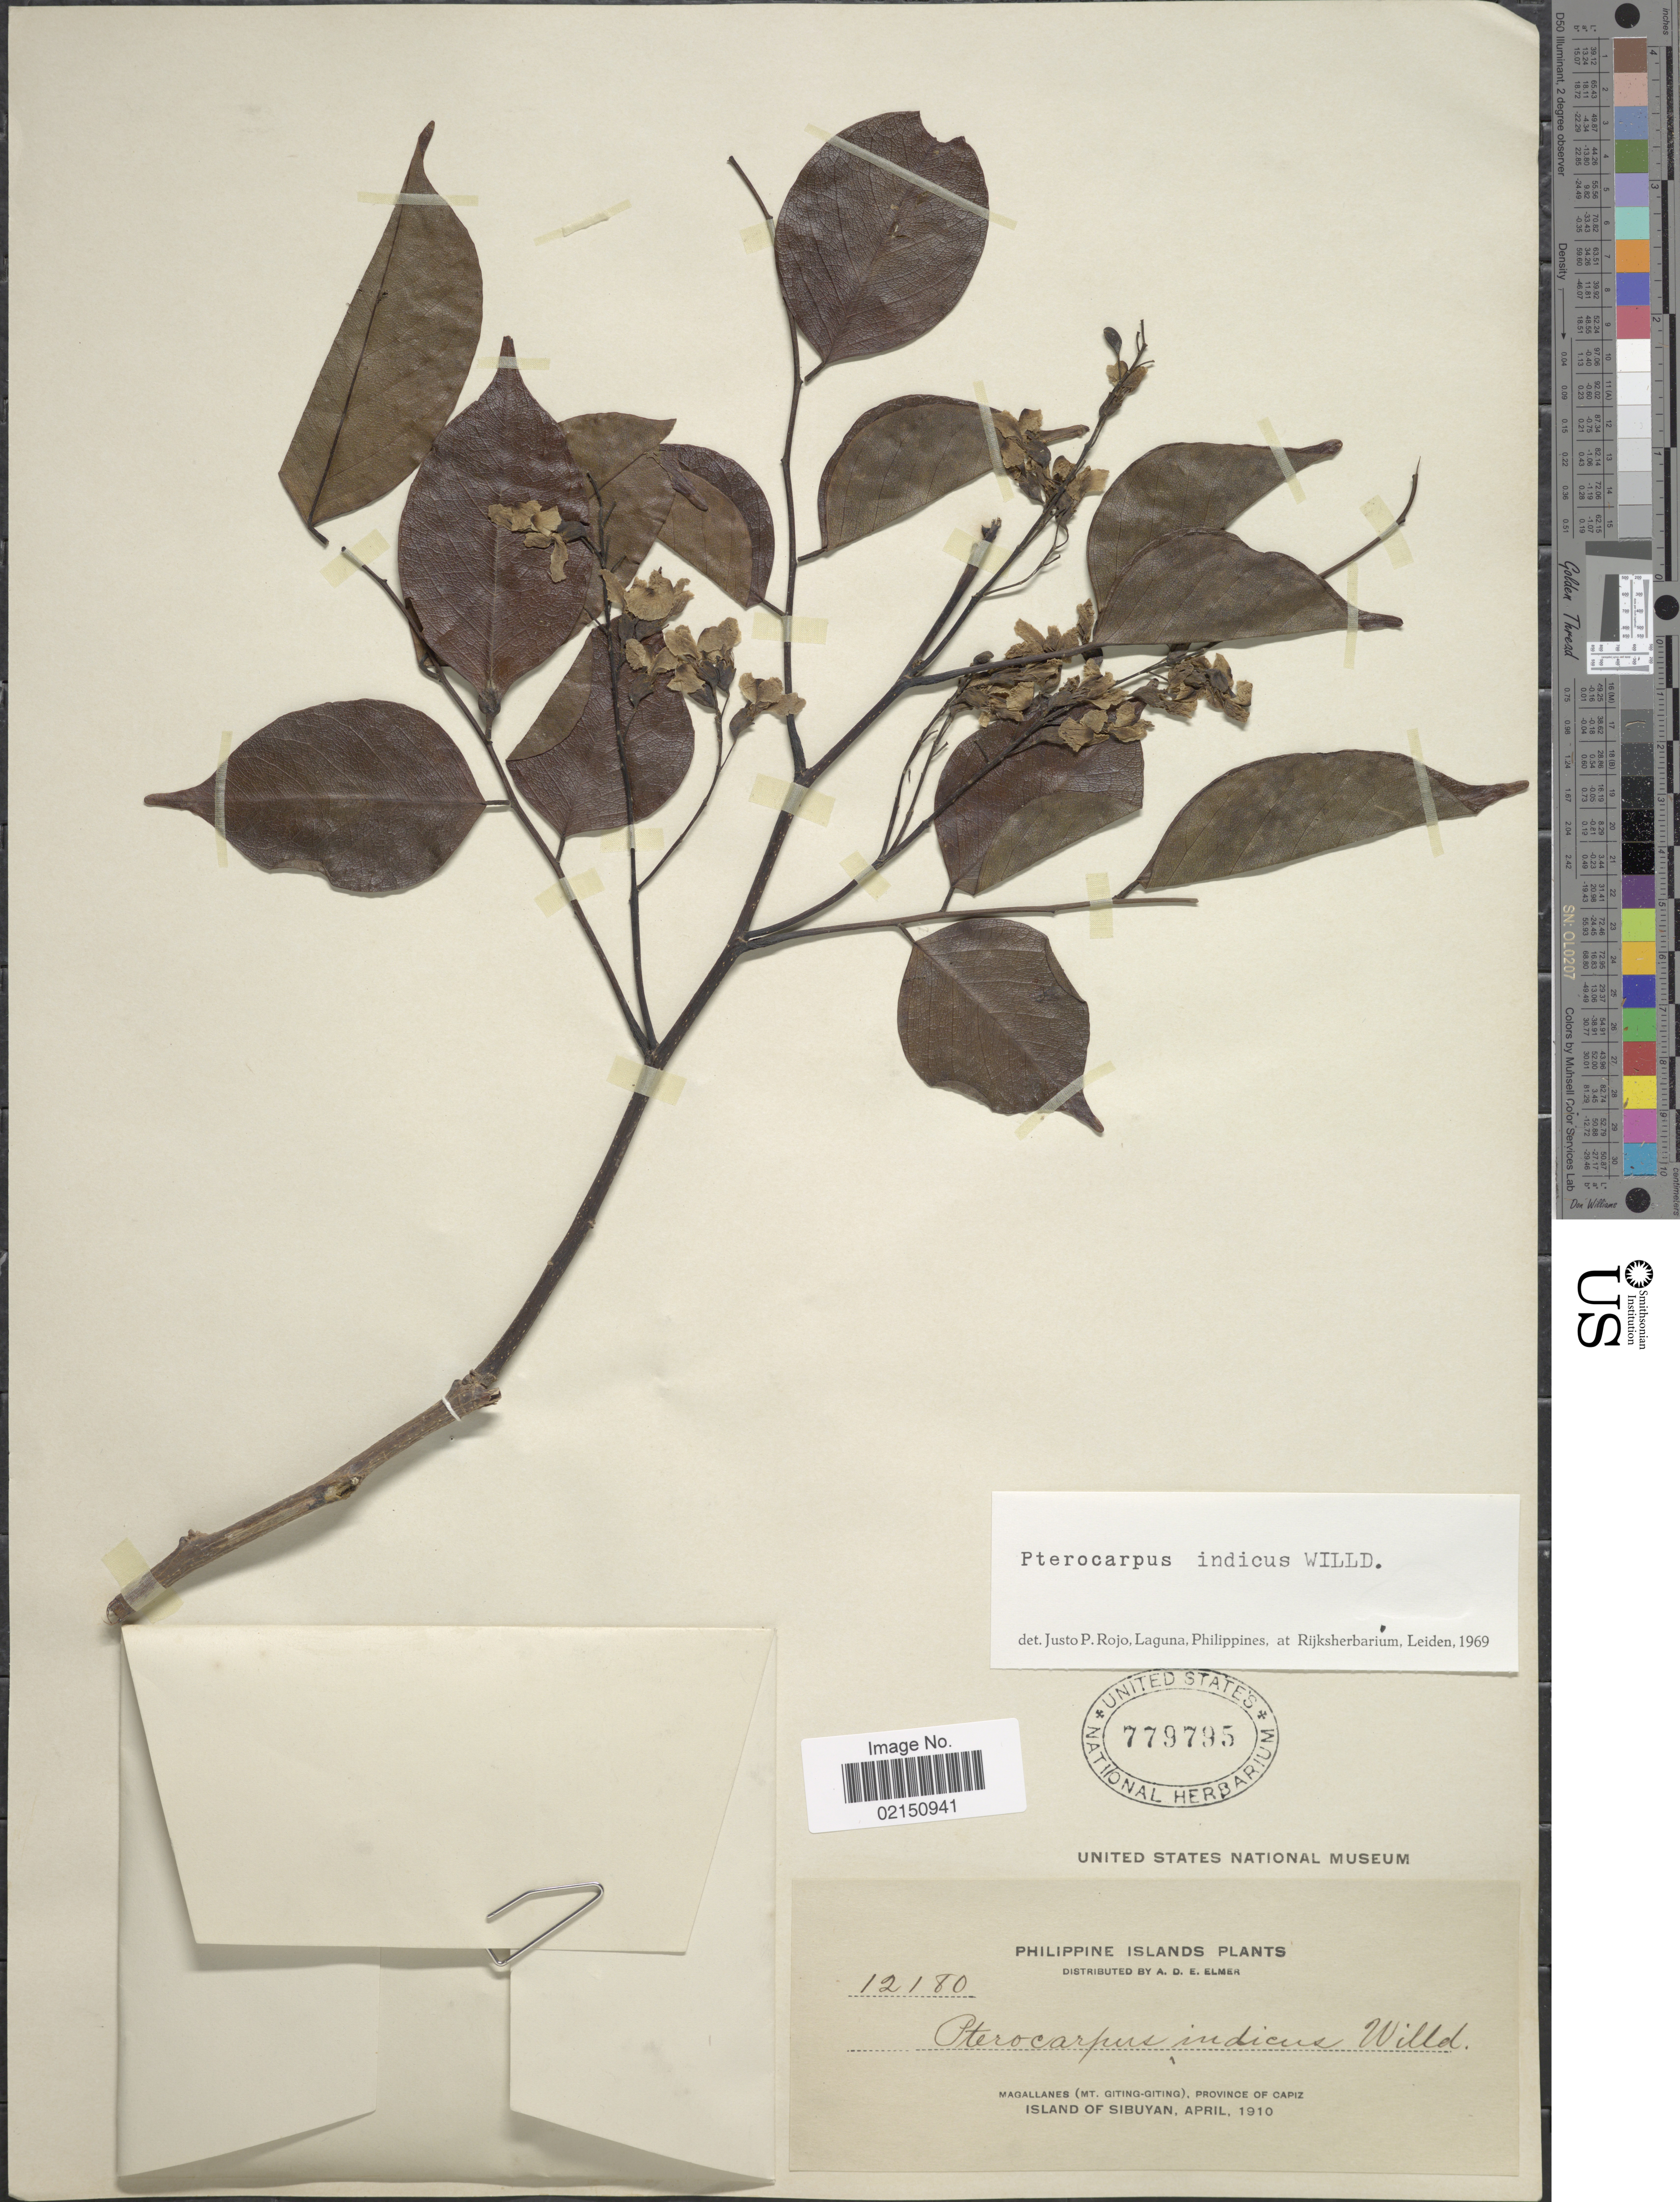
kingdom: Plantae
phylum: Tracheophyta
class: Magnoliopsida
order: Fabales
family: Fabaceae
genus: Pterocarpus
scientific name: Pterocarpus indicus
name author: Willd.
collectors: A. D. E. Elmer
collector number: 12180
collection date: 1910-04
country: Philippines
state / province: Western Visayas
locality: Philippine Islands, Magallanes (Mt. Giting-Giting), Province of Capiz, Island of Sibuyan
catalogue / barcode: US 779795